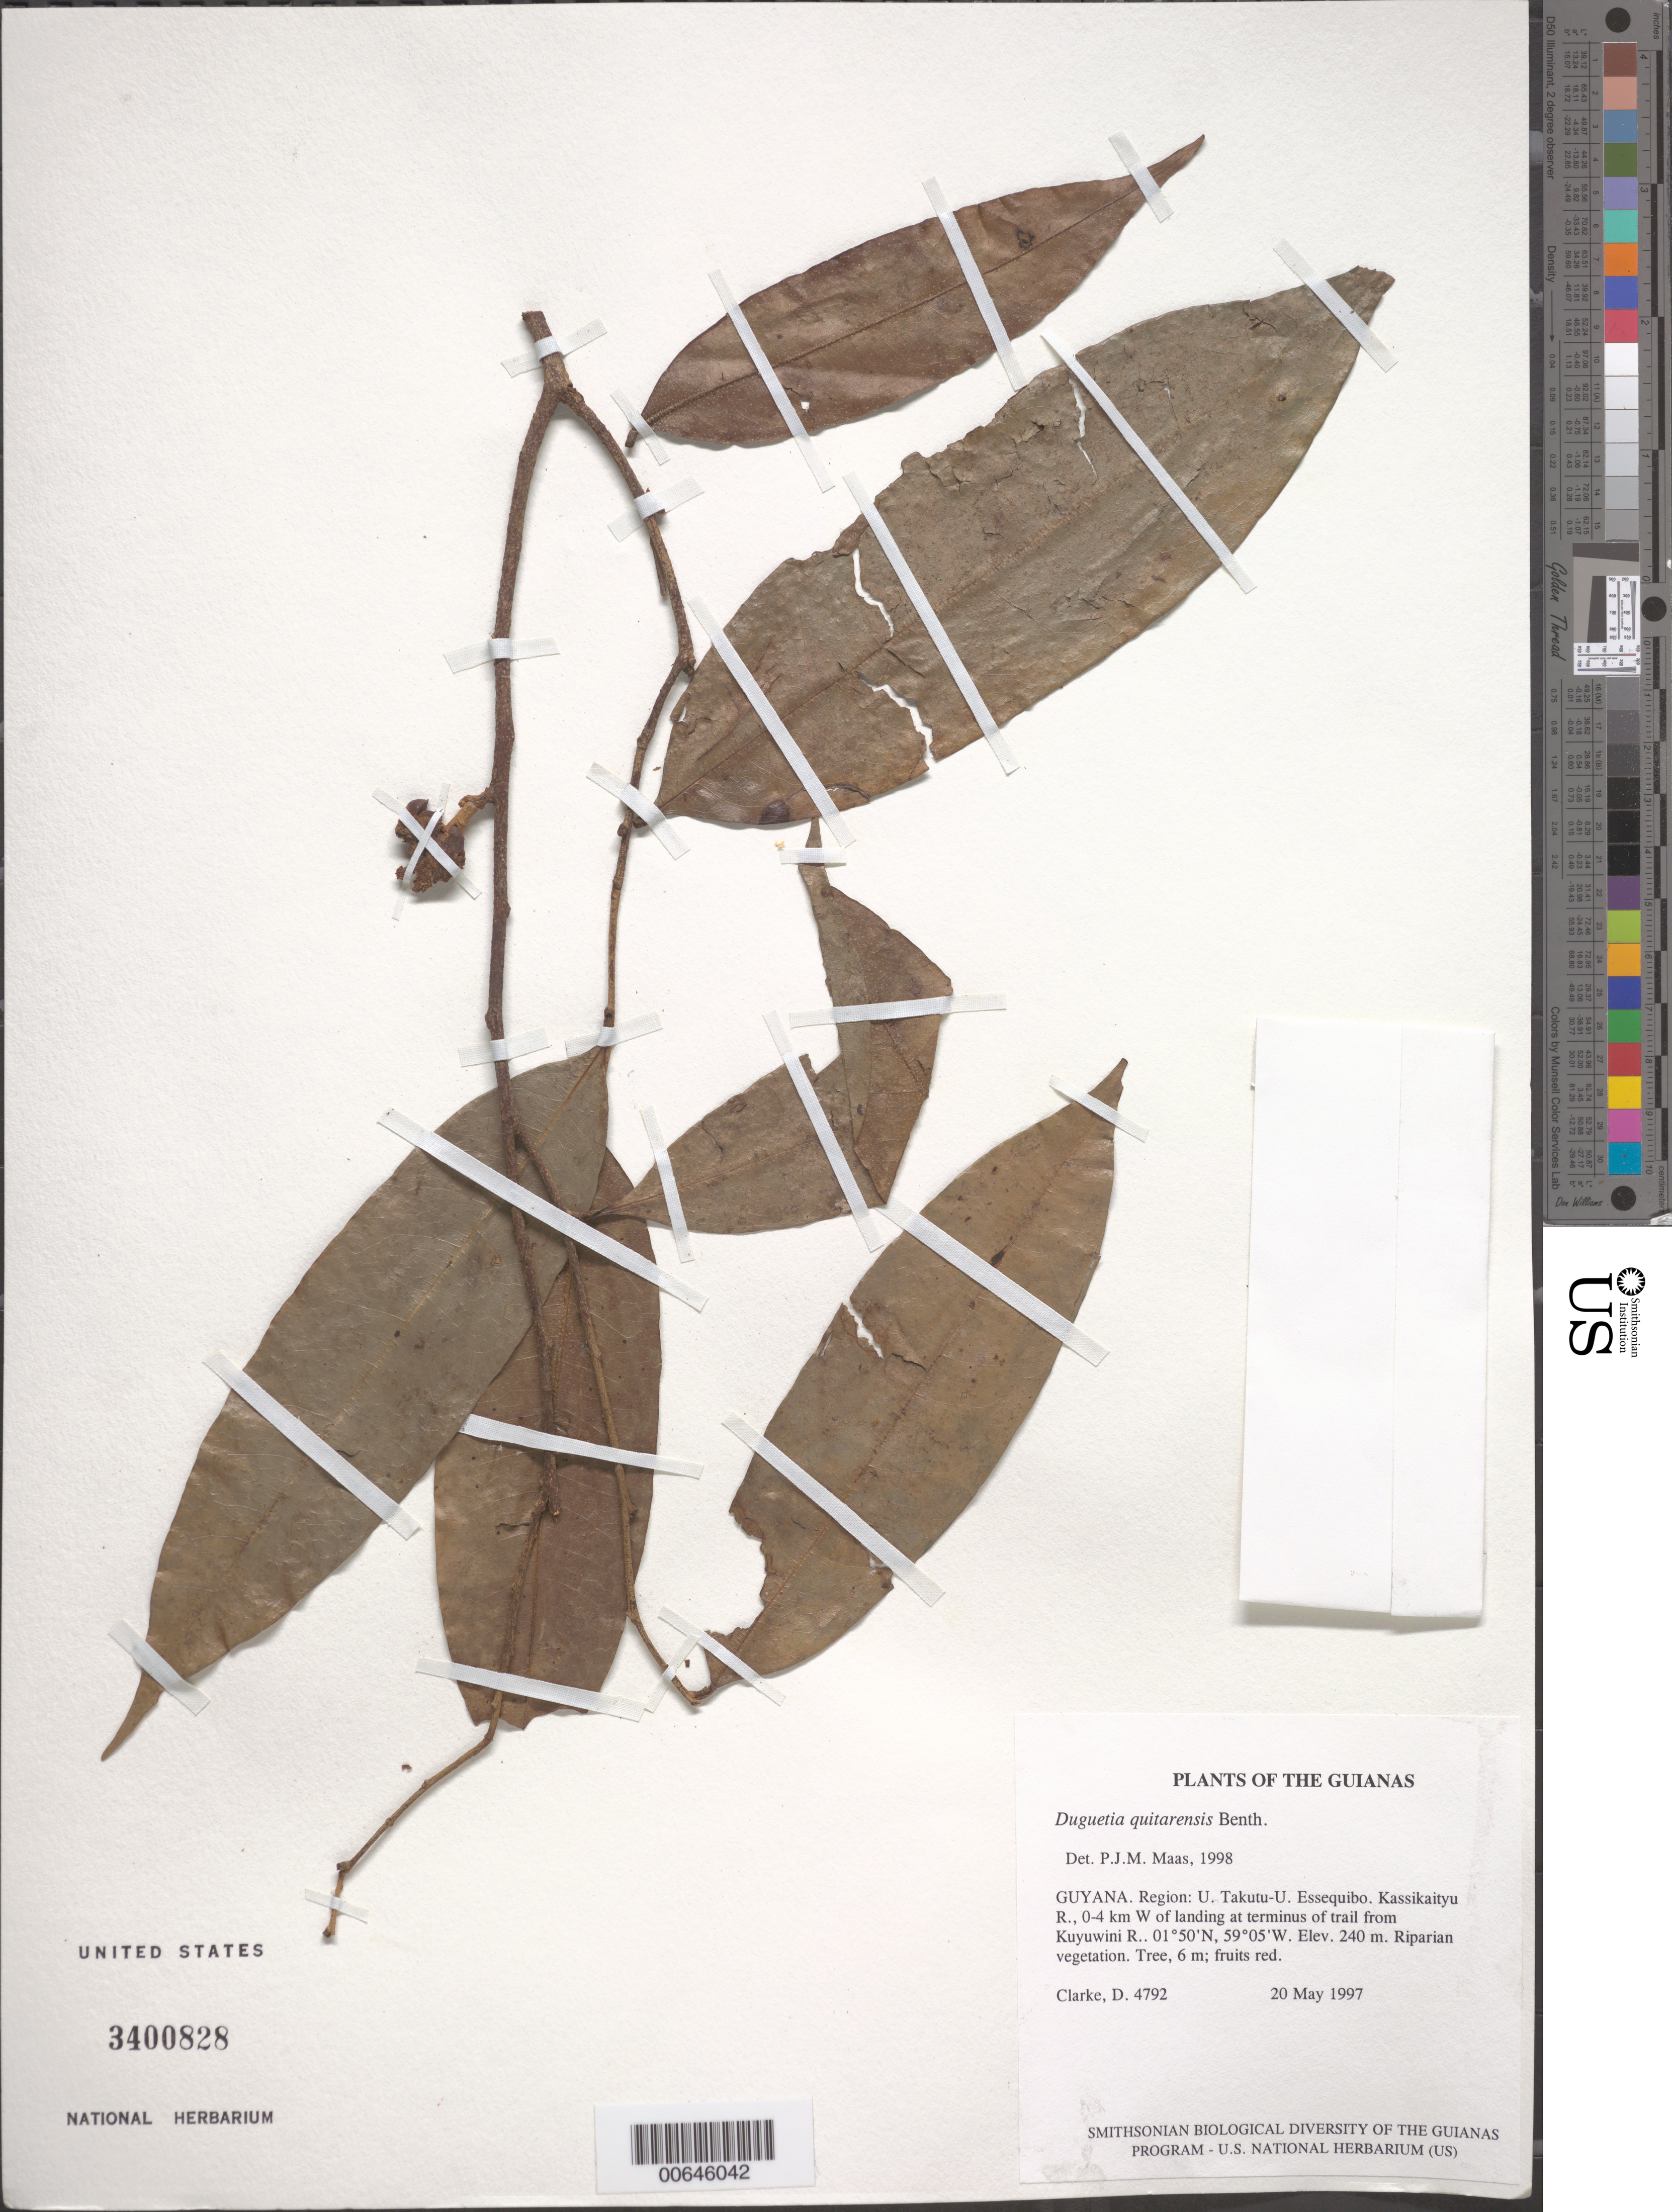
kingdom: Plantae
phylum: Tracheophyta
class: Magnoliopsida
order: Magnoliales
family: Annonaceae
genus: Duguetia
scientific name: Duguetia quitarensis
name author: Benth.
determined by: Maas, Paul J. M.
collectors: H. D. Clarke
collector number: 4792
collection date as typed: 20 May 1997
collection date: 1997-05-20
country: Guyana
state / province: U. Takutu-U. Essequibo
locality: Kassikaityu R., 0-4 km W of landing at terminus of trail from Kuyuwini R.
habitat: Riparian vegetation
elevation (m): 240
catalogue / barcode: US 3400828